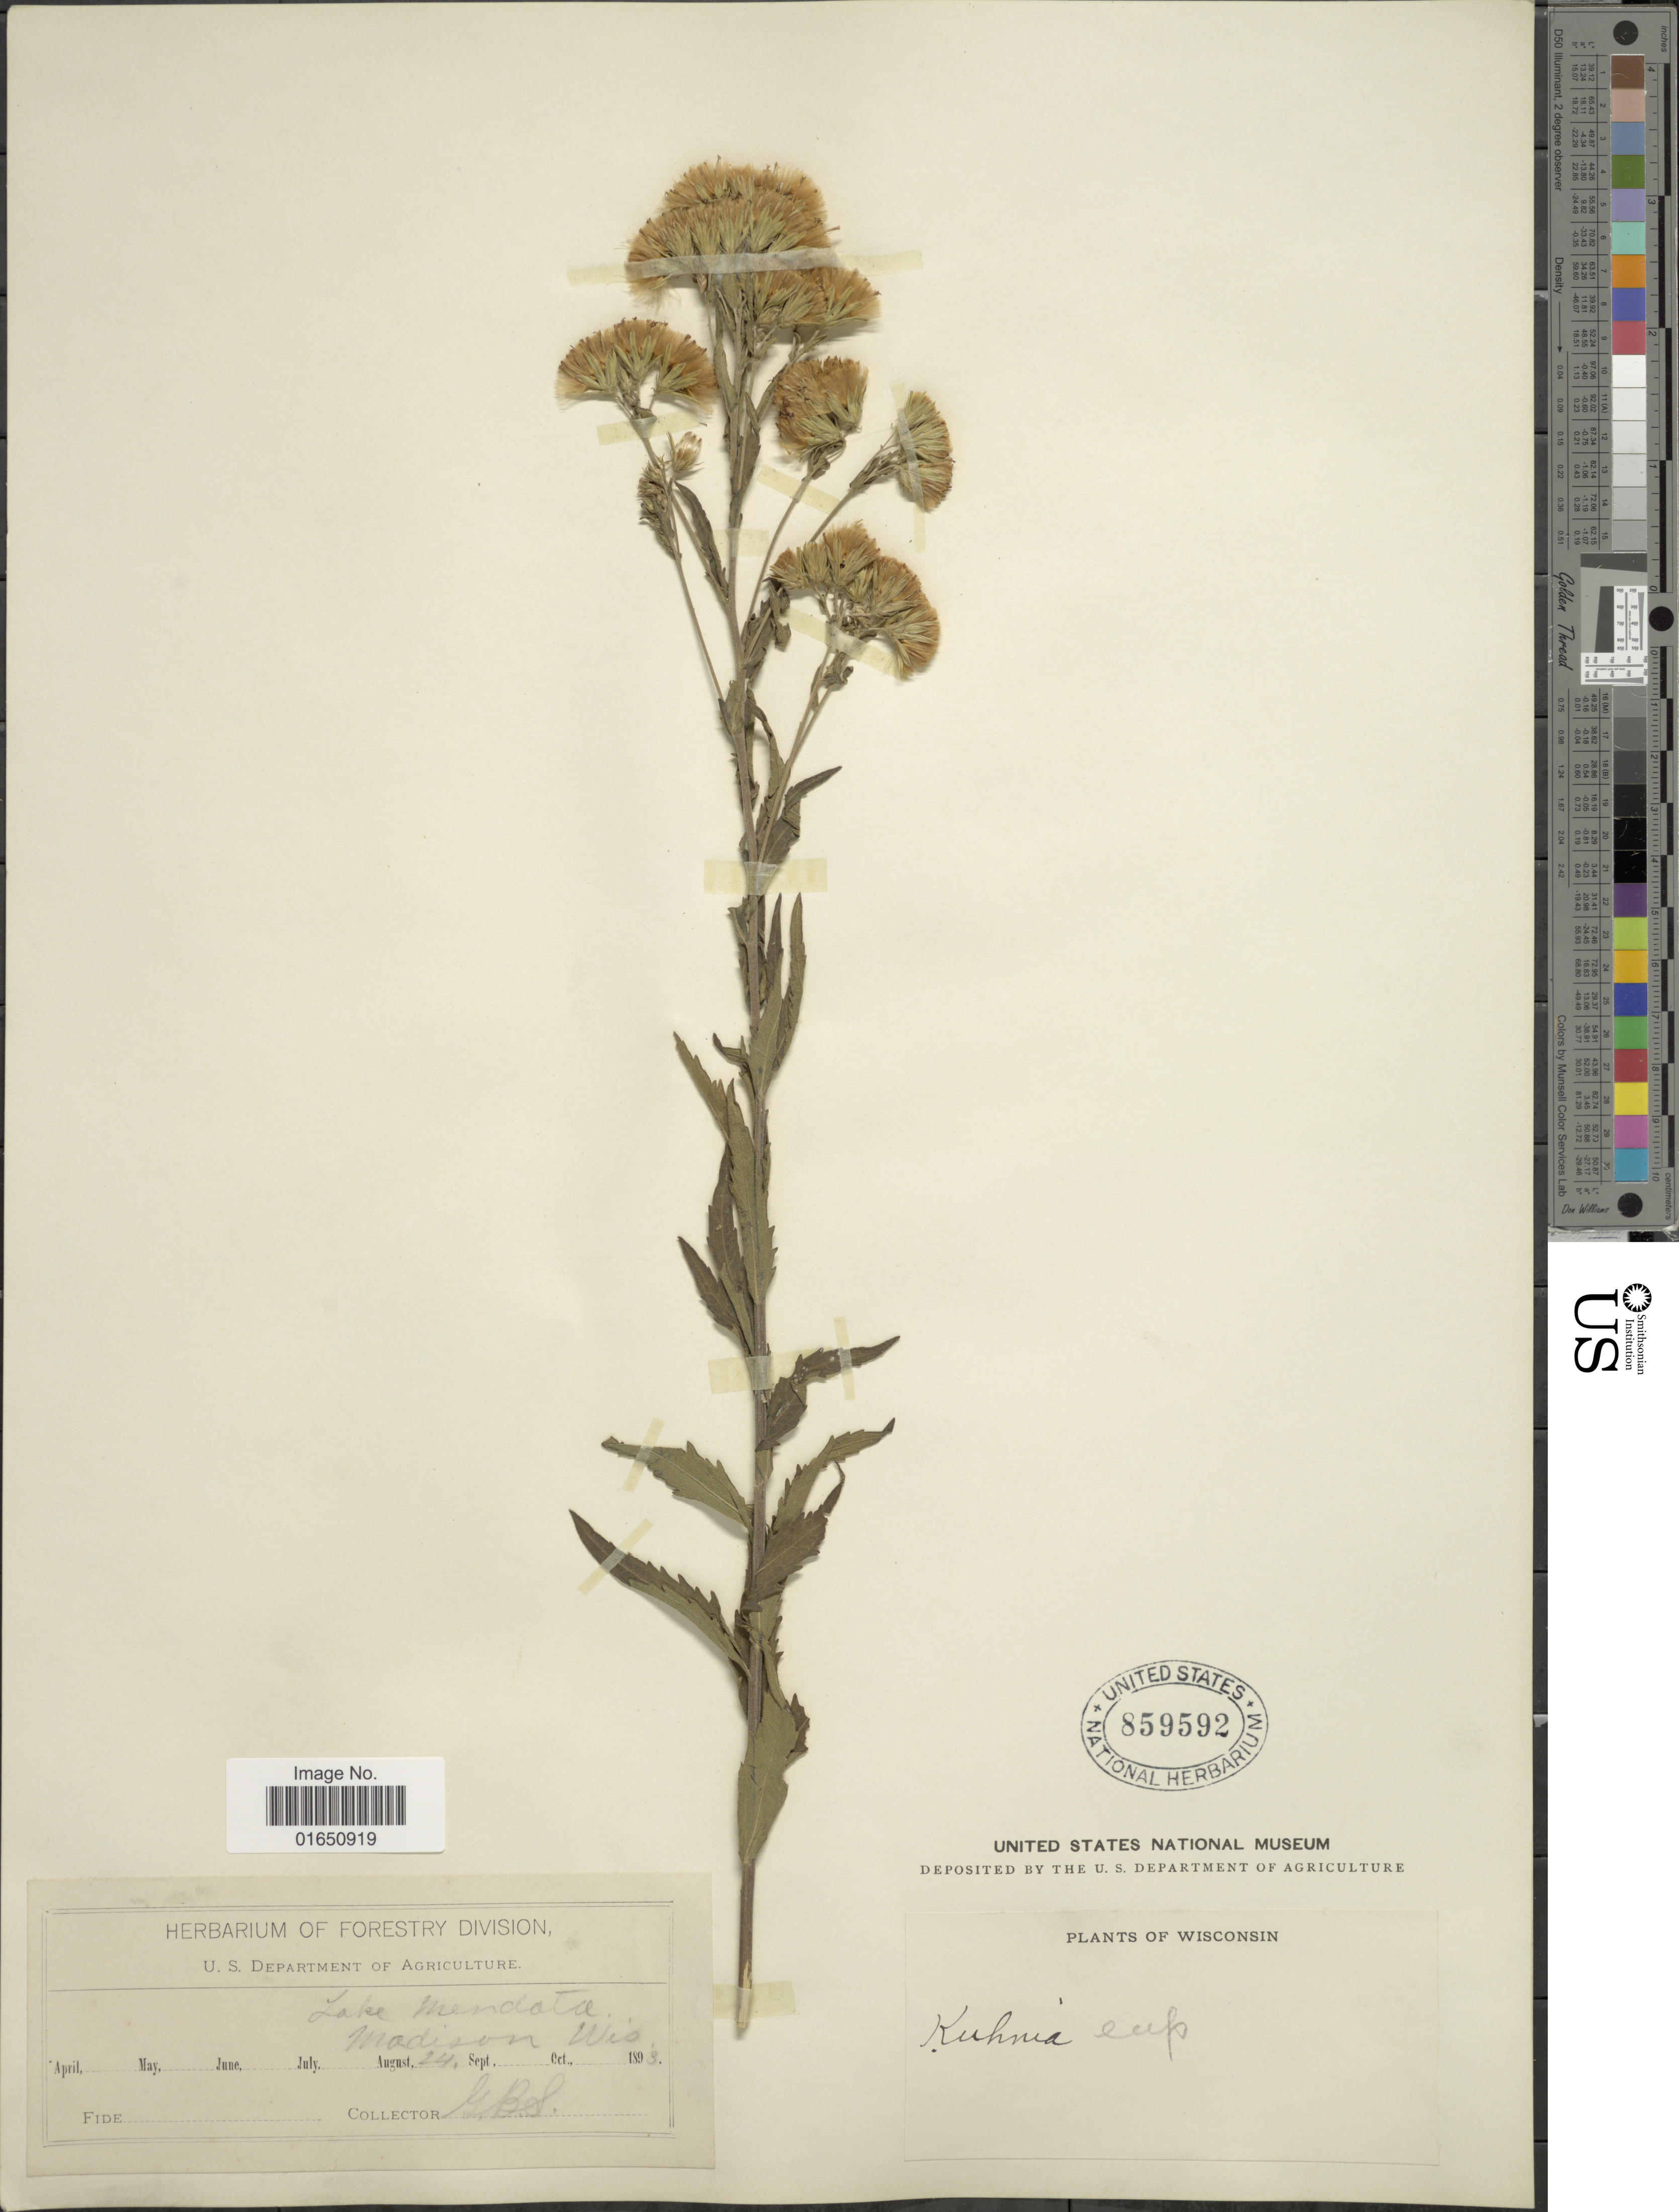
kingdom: Plantae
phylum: Tracheophyta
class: Magnoliopsida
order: Asterales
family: Asteraceae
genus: Brickellia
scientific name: Brickellia eupatorioides var. corymbulosa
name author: (Torr. & A. Gray) Shinners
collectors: G. B. S.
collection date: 1893-08-24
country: United States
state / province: Wisconsin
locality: Lake Mendata. Madison Wis.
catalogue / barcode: US 859592